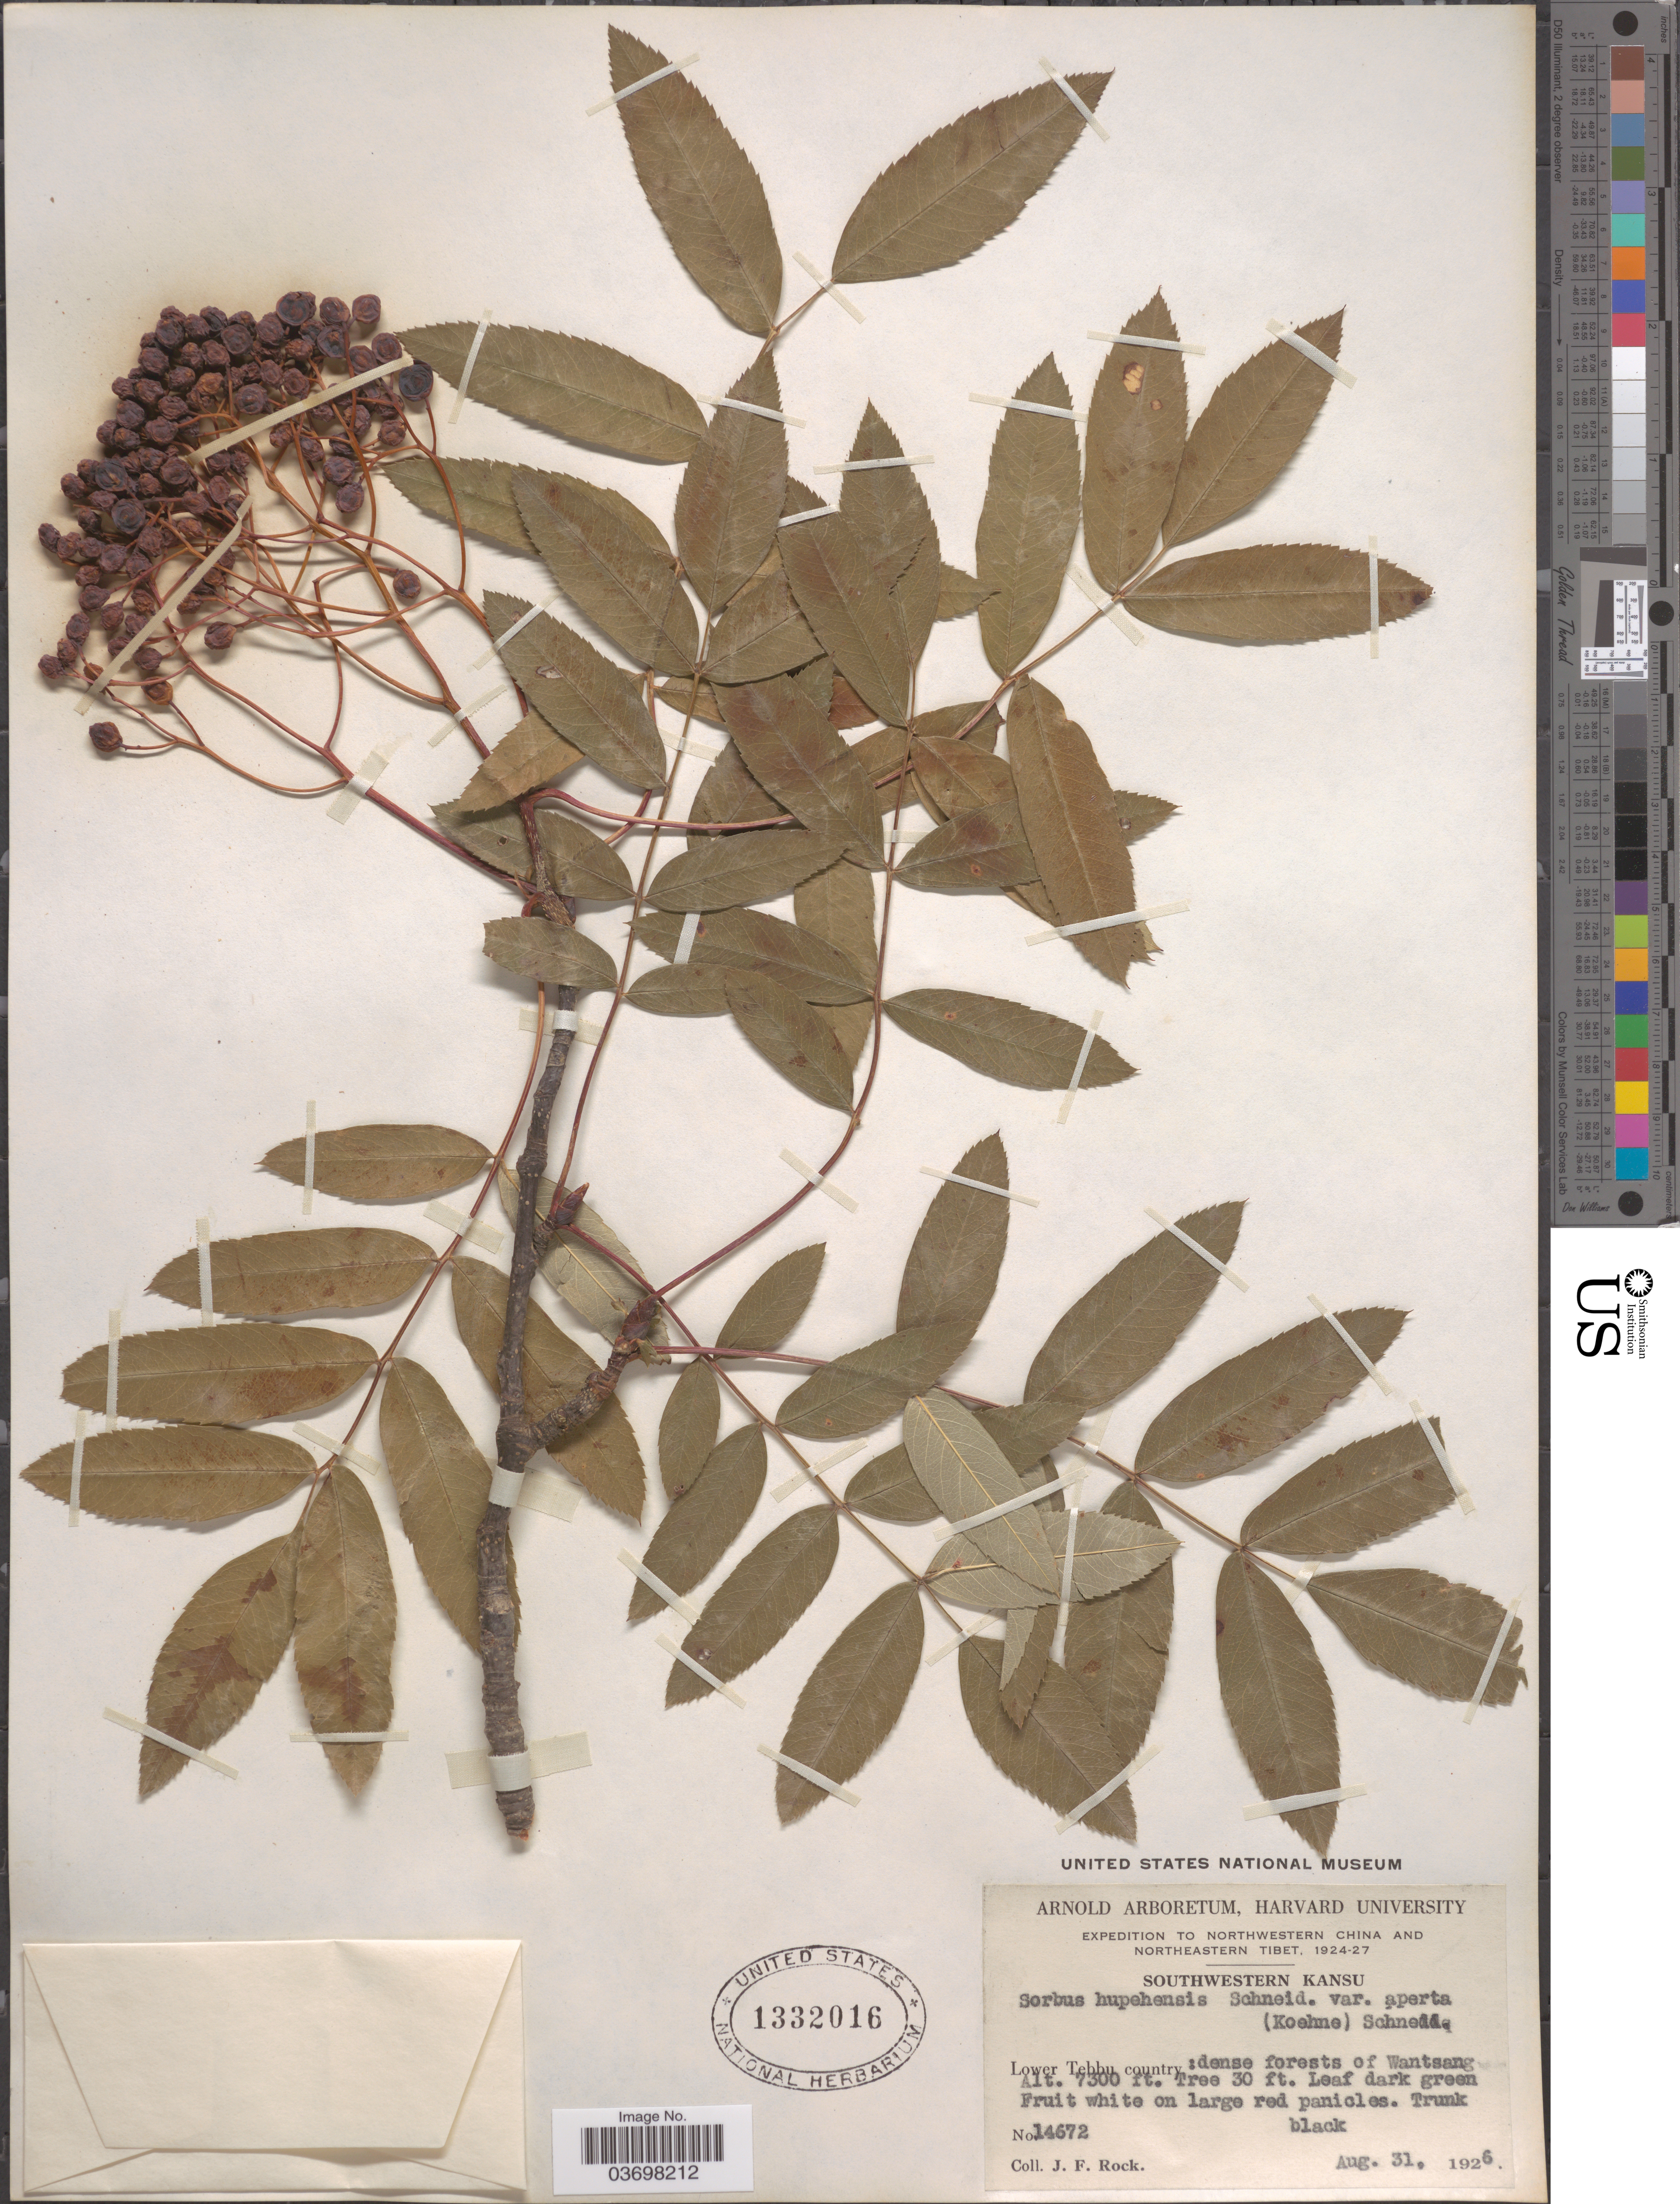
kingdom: Plantae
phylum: Tracheophyta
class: Magnoliopsida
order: Rosales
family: Rosaceae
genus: Sorbus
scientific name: Sorbus discolor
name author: hort.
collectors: J. Rock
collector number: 14672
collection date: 1926-08-31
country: China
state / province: Gansu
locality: Northwestern China. Southwestern Kansu. Lower Tebbu county: dense forests of Wantsang.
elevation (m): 2225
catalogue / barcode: US 1332016